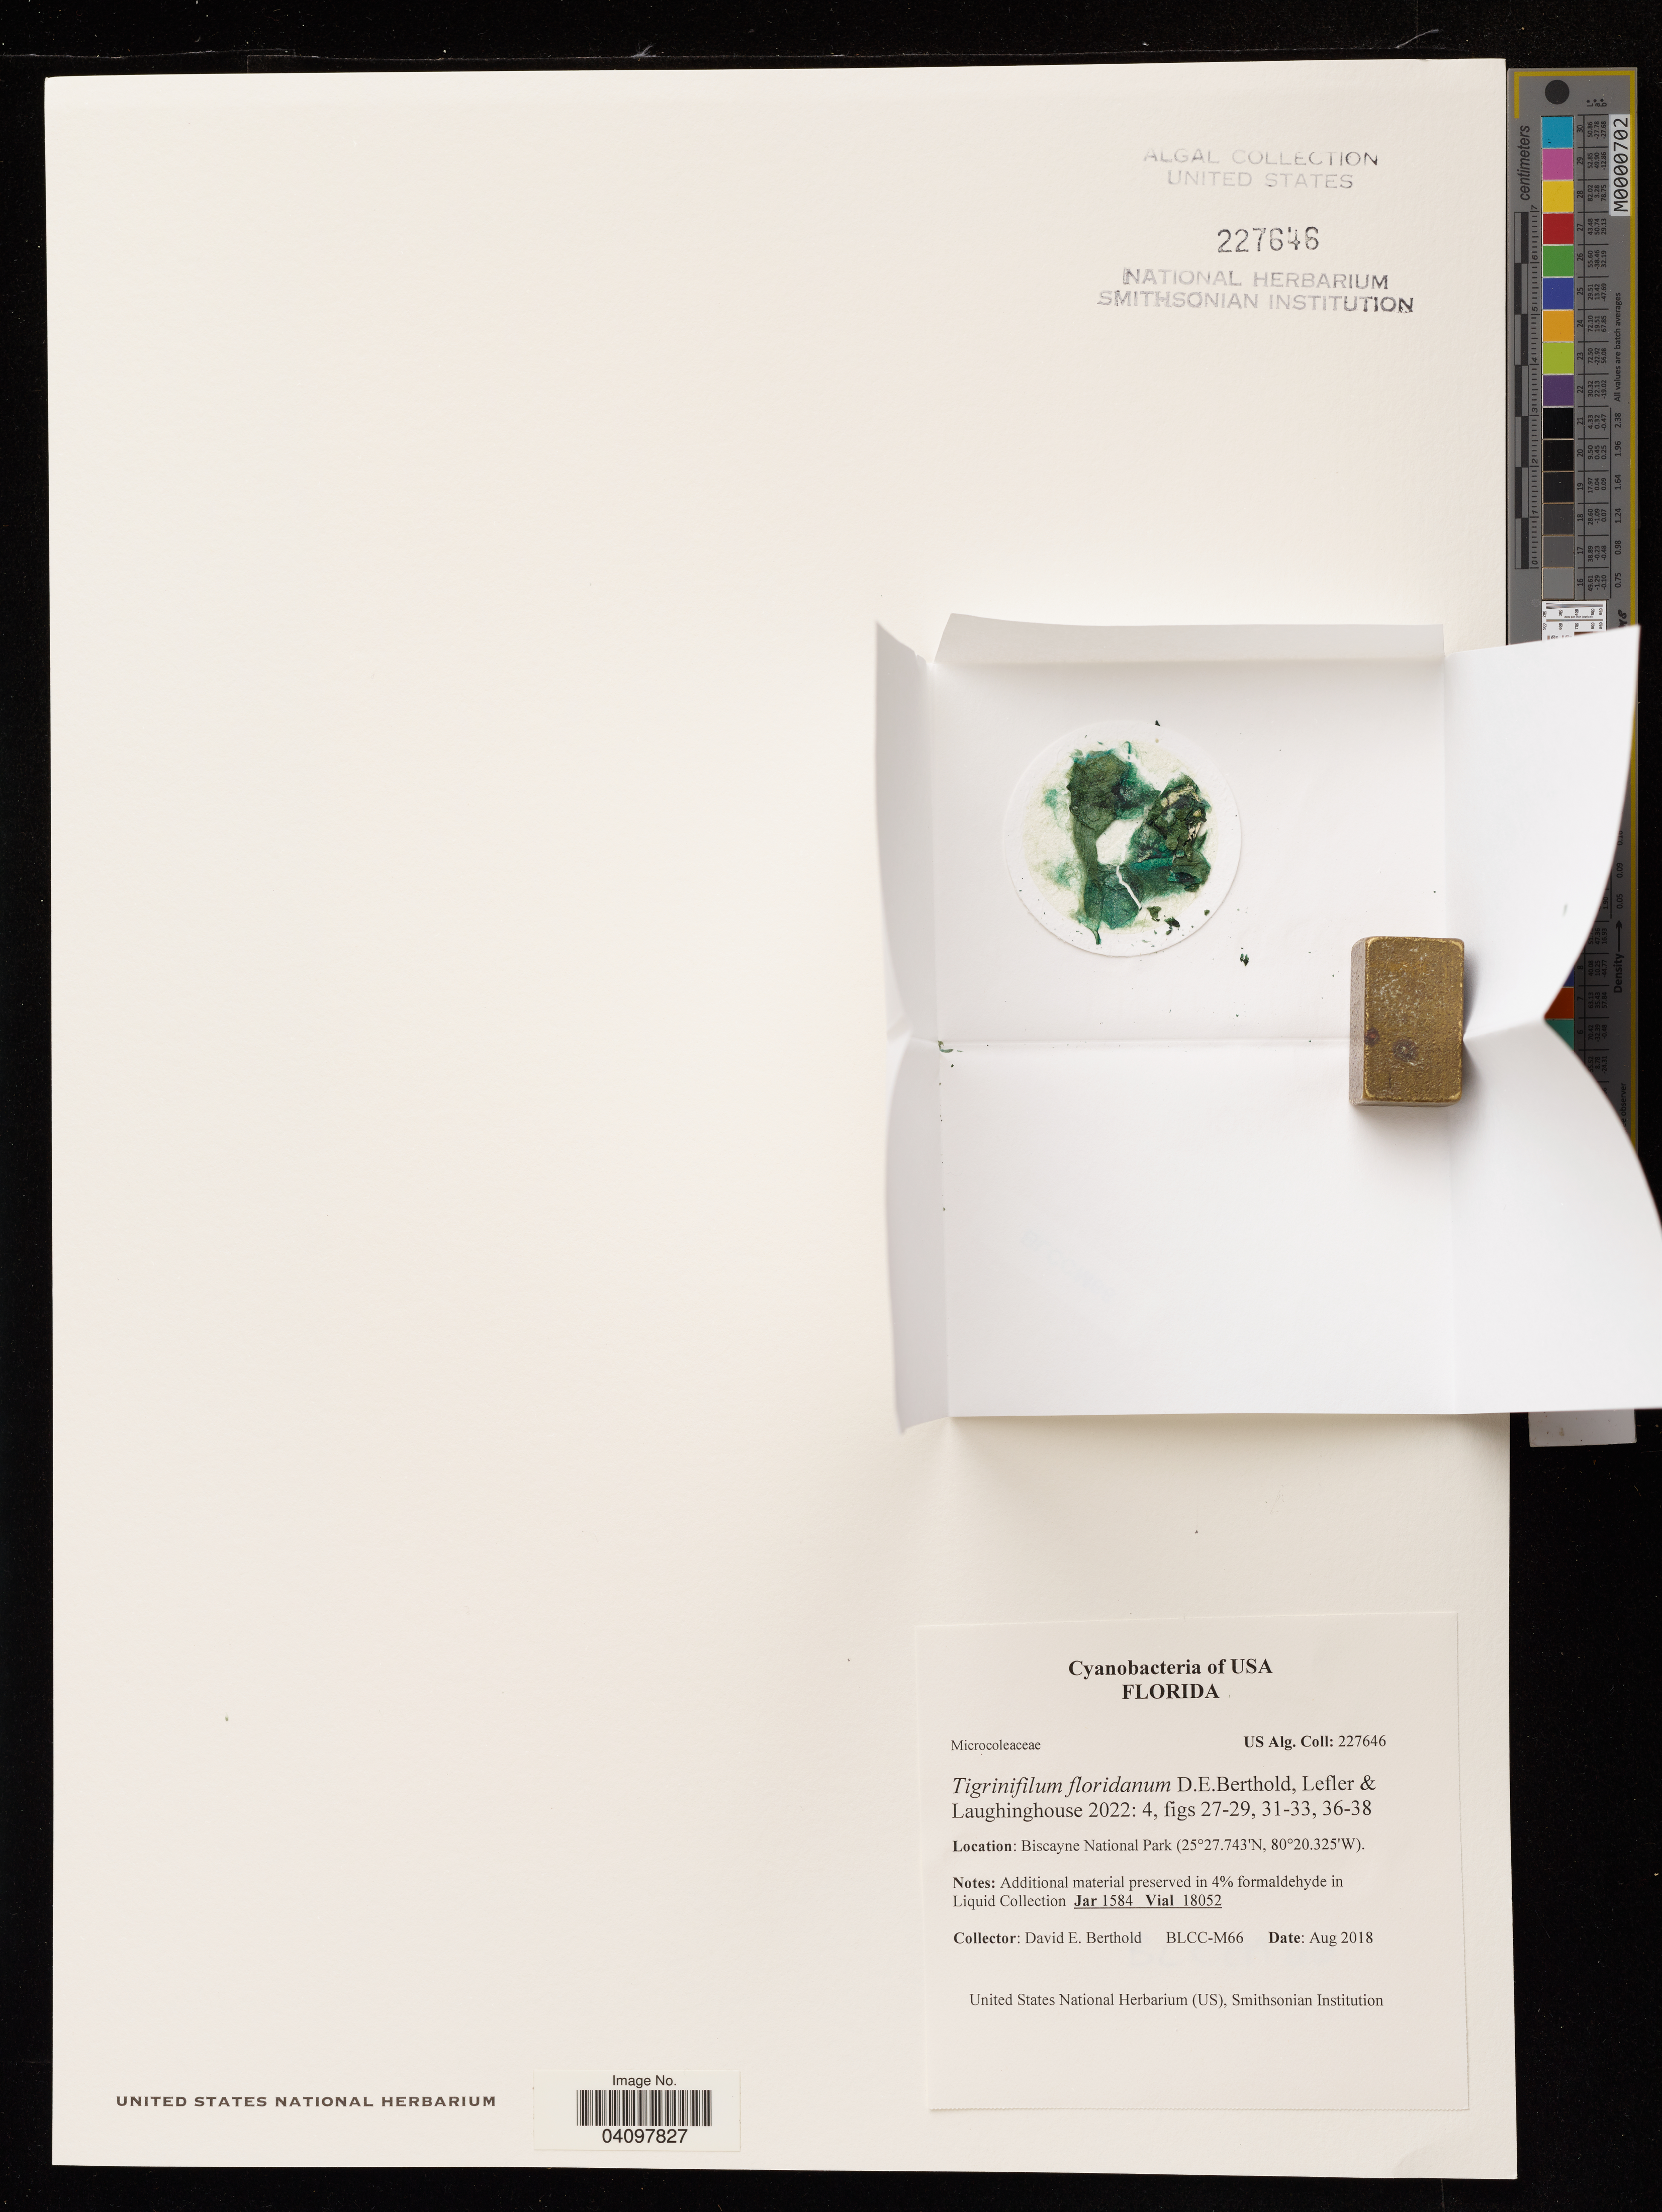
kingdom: Bacteria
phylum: Cyanobacteria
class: Cyanobacteriia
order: Cyanobacteriales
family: Microcoleaceae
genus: Tigrinifilum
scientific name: Tigrinifilum floridanum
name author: D.E. Berthold et al.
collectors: D. Berthold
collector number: BLCC-M66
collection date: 2018-08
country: United States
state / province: Florida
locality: Biscayne National Park.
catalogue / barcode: US 227646